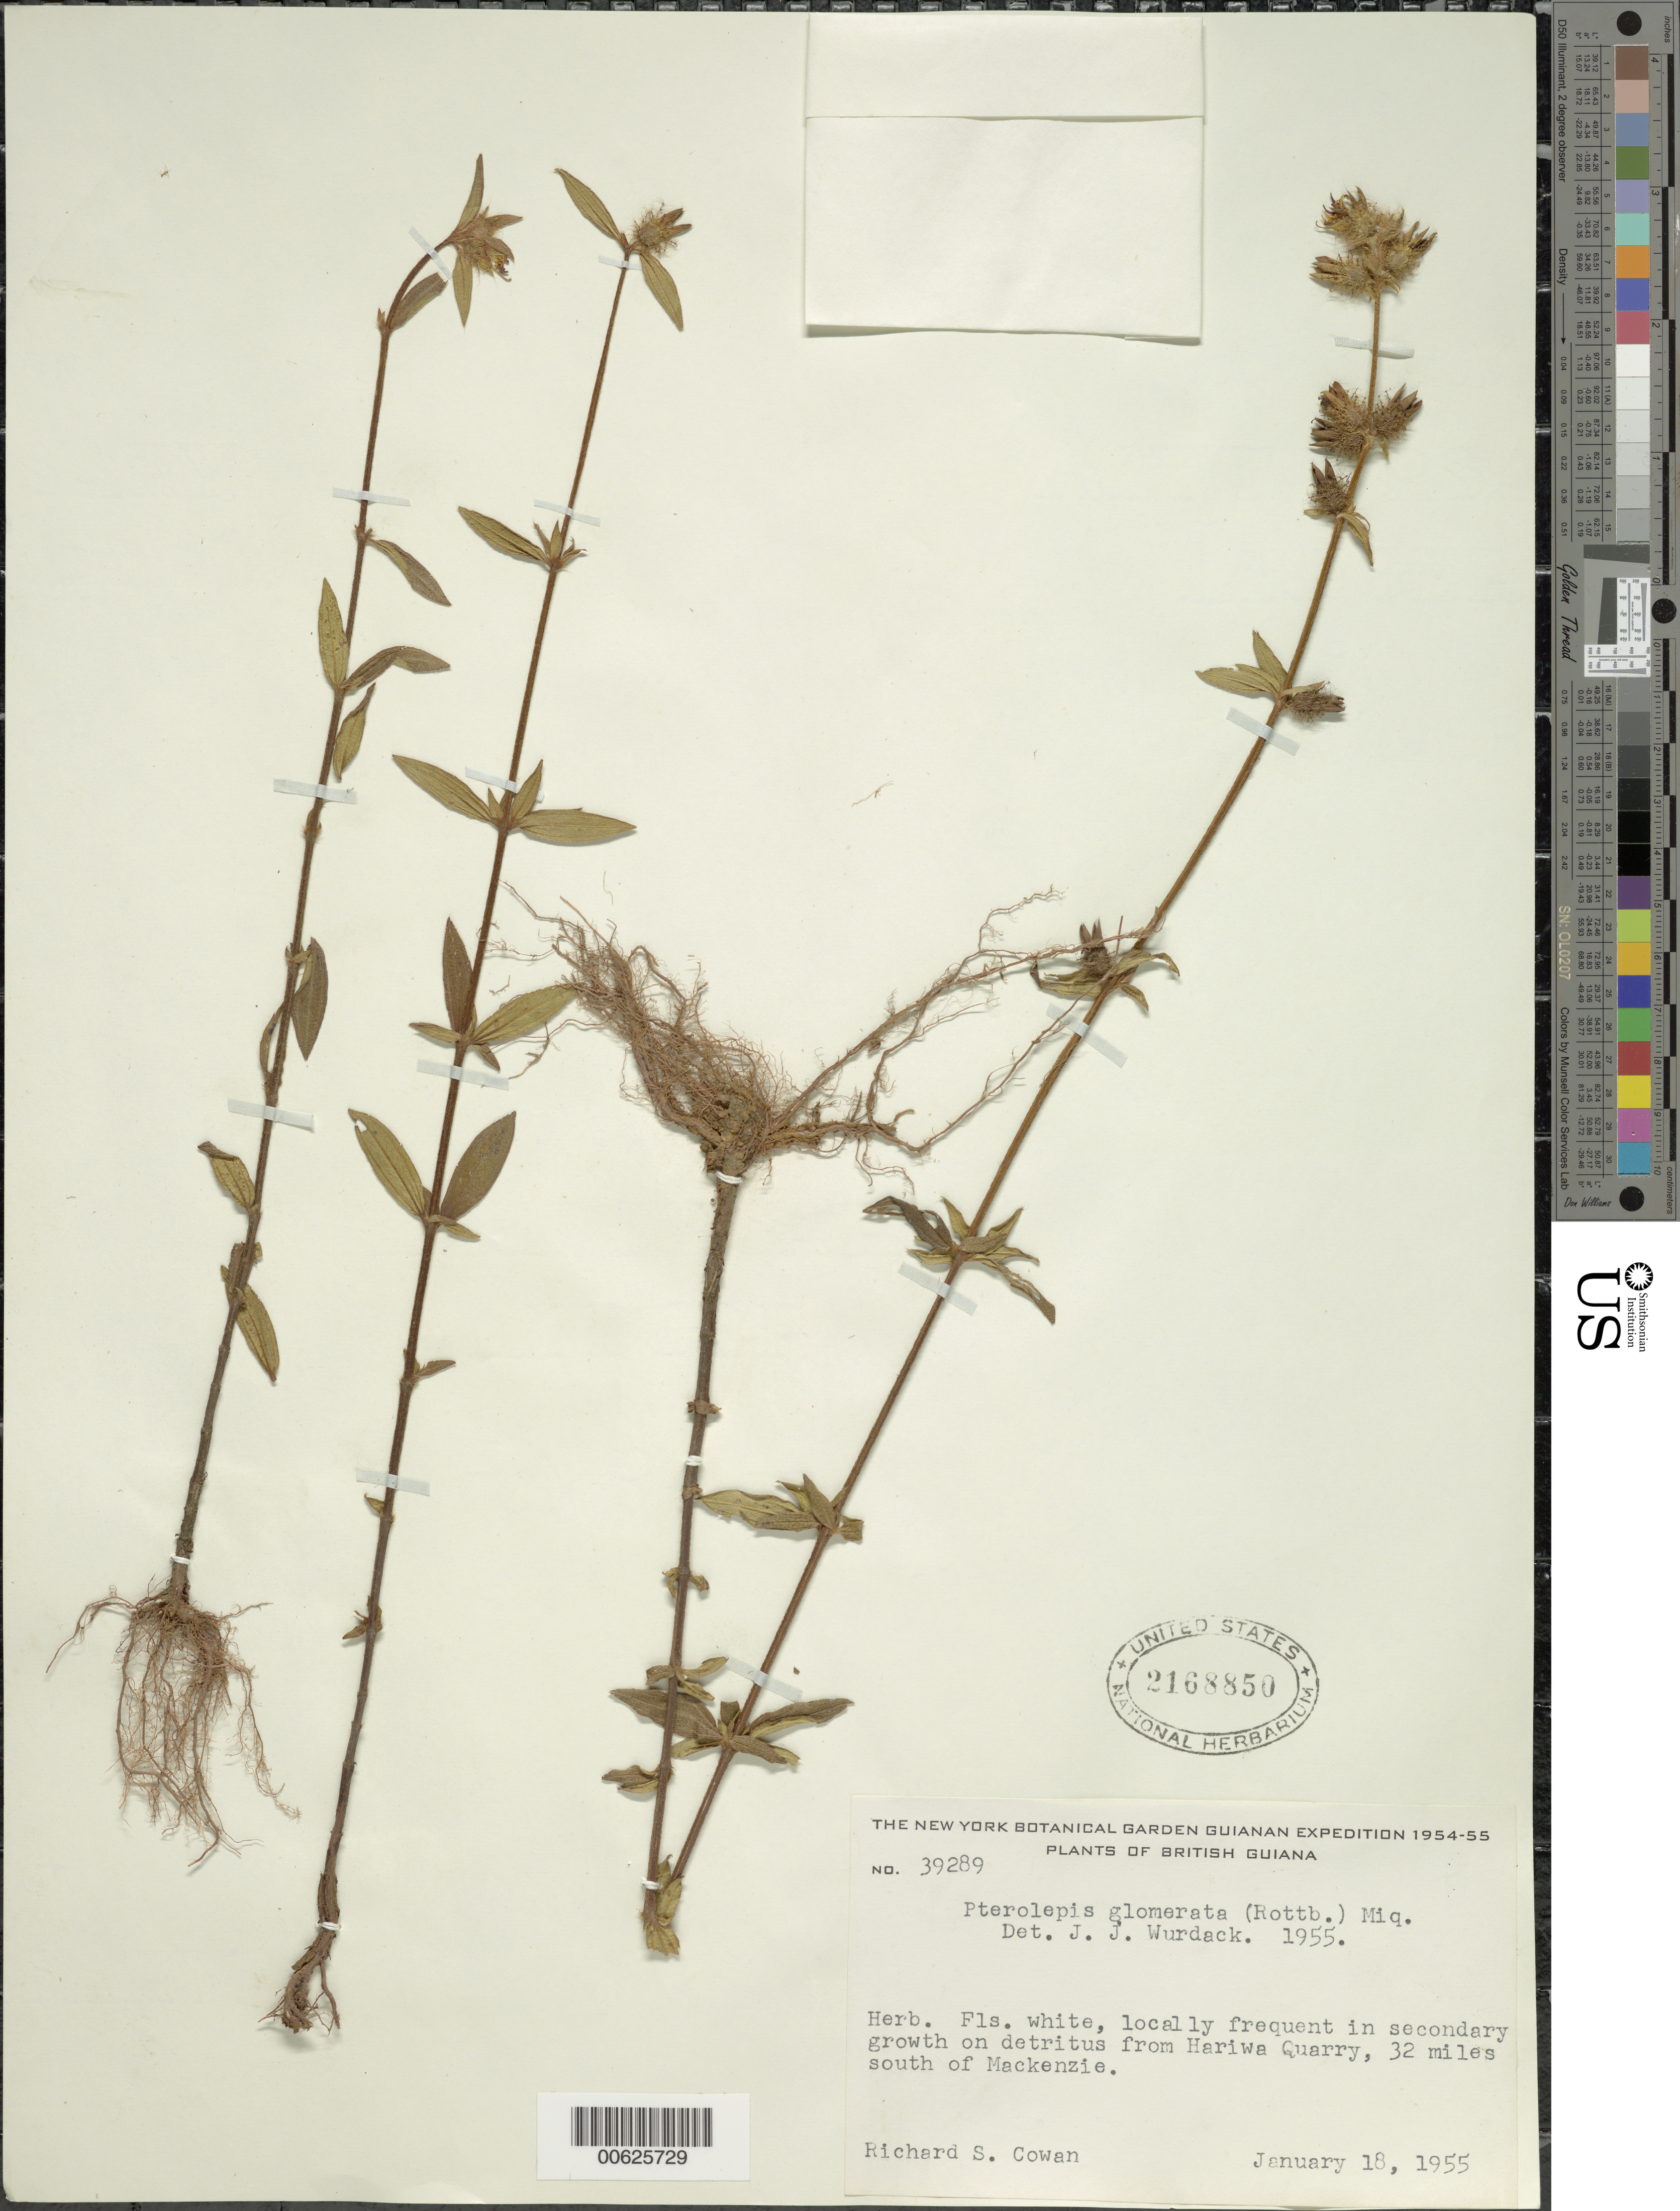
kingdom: Plantae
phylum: Tracheophyta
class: Magnoliopsida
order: Myrtales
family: Melastomataceae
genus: Pterolepis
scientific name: Pterolepis glomerata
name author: (Rottb.) Miq.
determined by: Wurdack, John J., (US), US (UNITED STATES)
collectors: R. S. Cowan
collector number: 39289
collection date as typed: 18-Jan-55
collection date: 1955-01-18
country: Guyana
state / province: U. Demerara-Berbice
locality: Hariwa Quarry, 32 mi. S of Mackenzie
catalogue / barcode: US 2168850